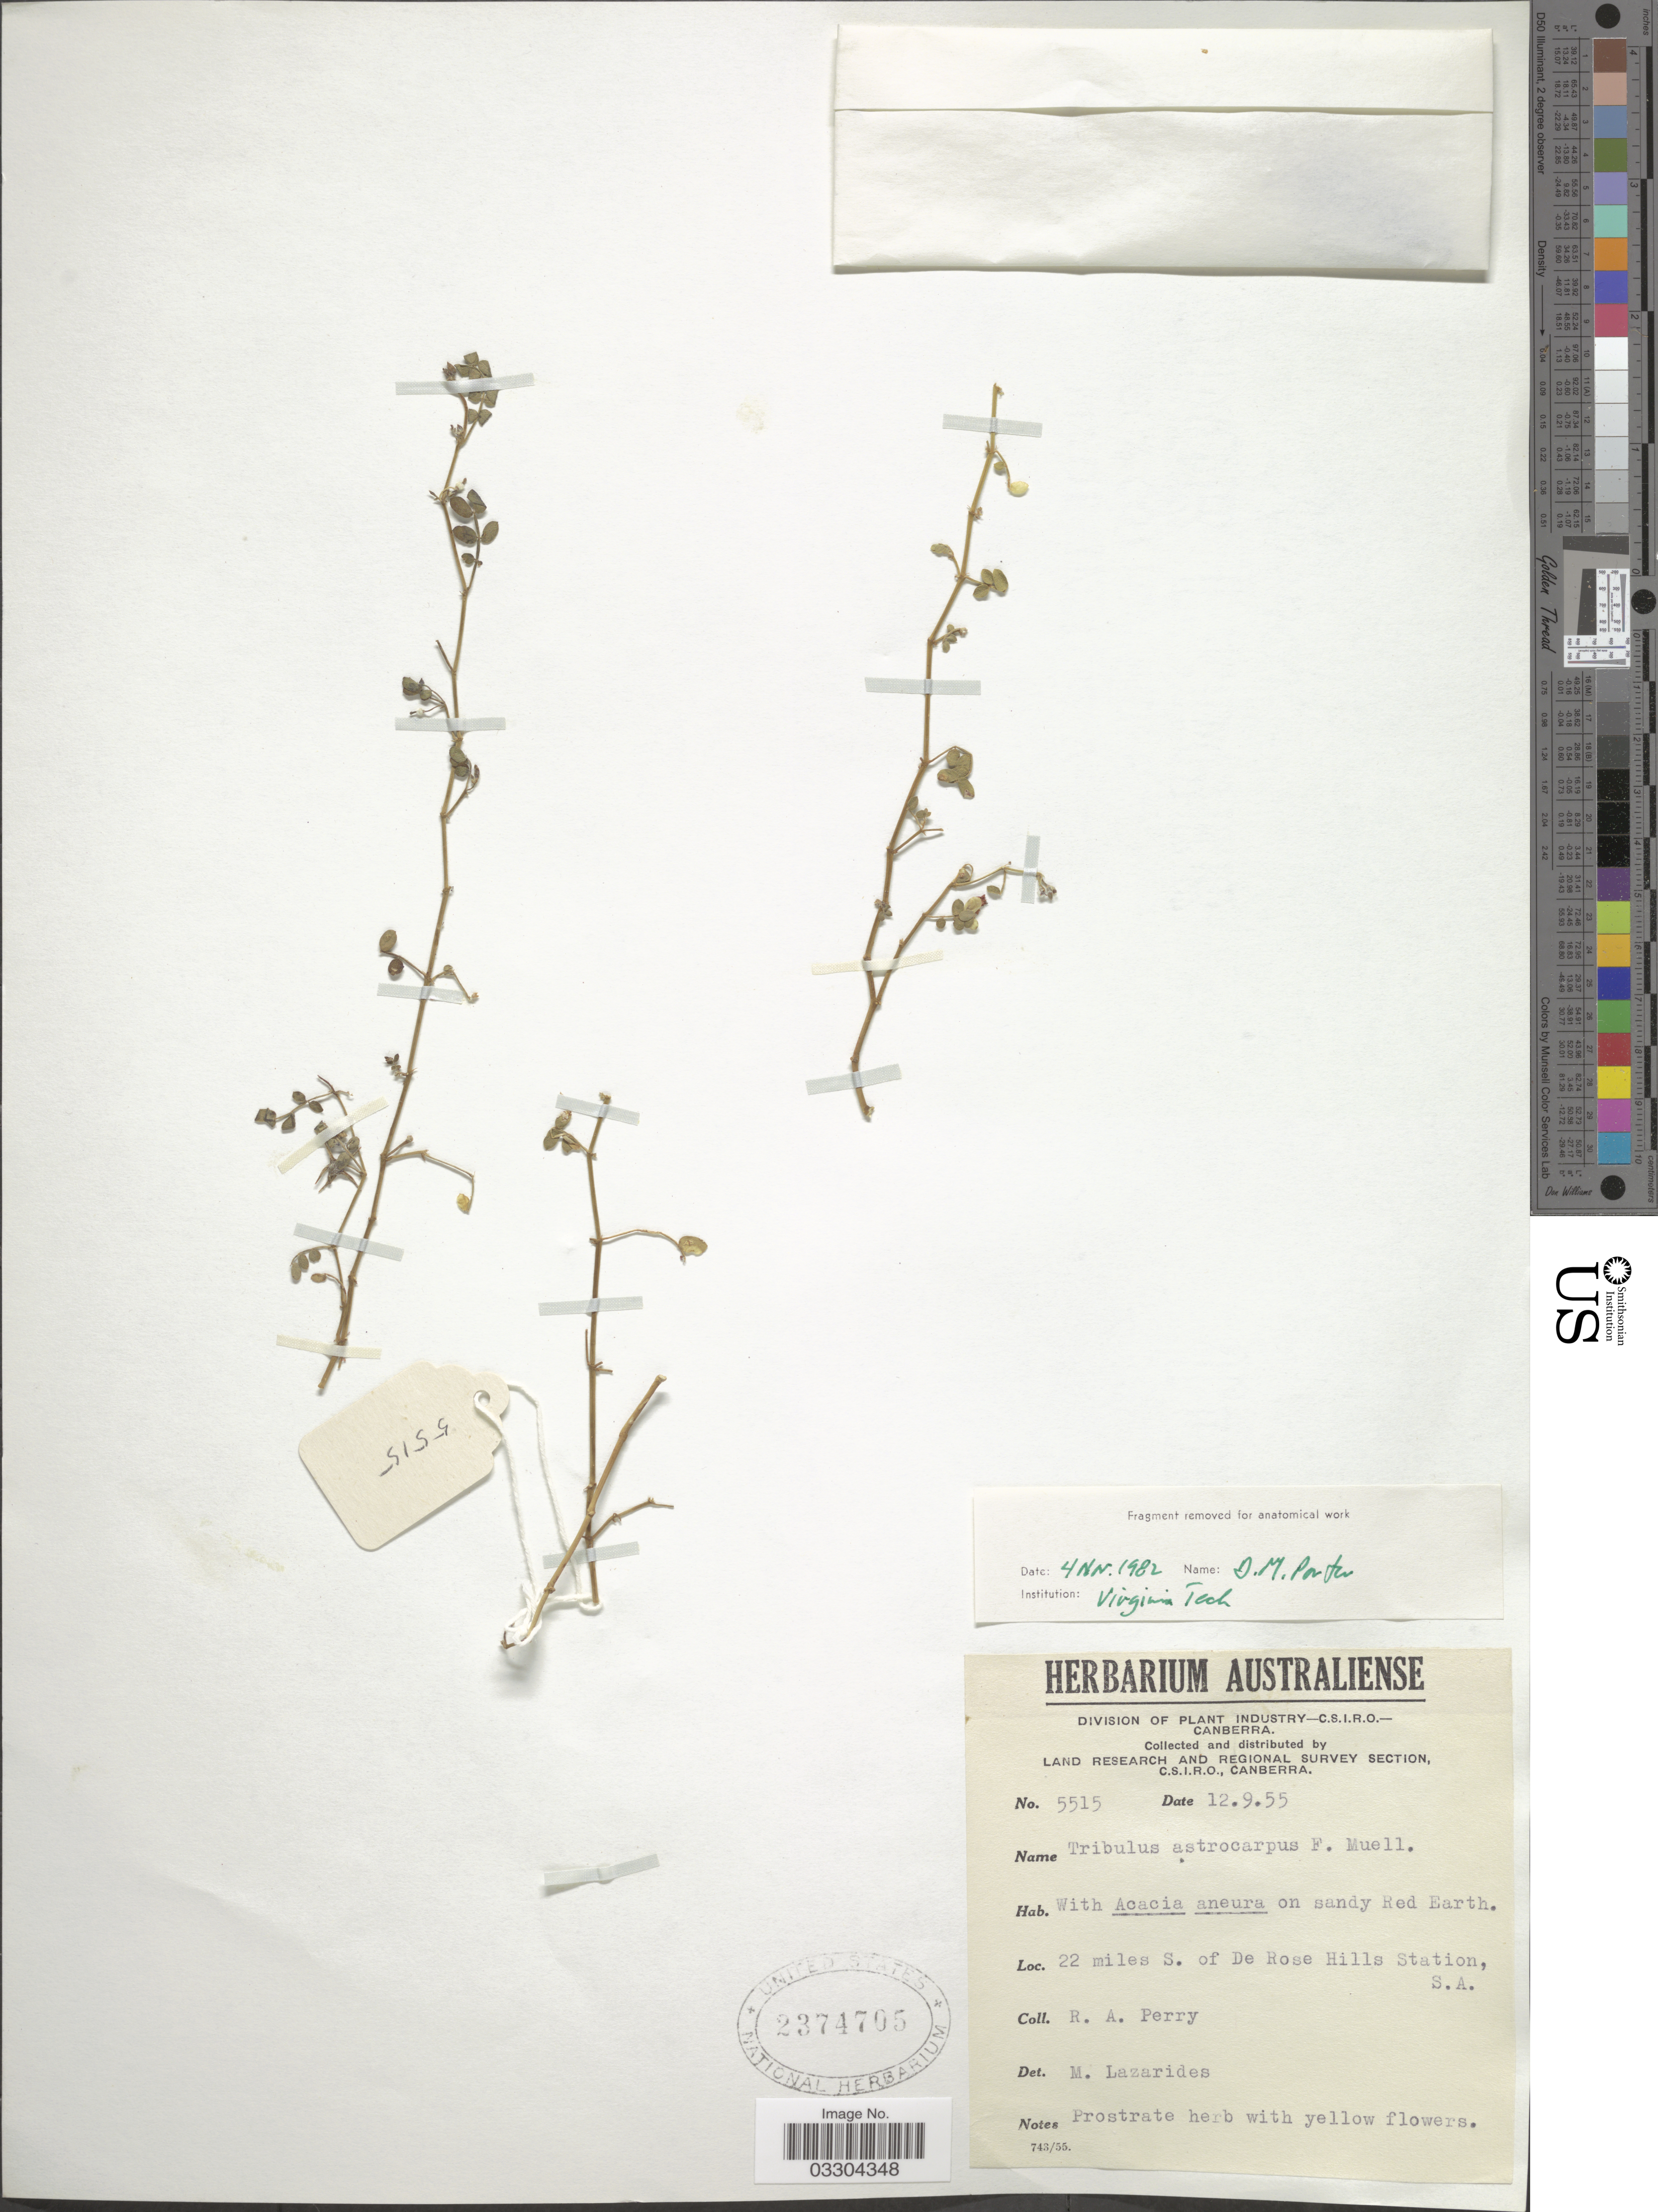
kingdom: Plantae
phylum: Tracheophyta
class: Magnoliopsida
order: Zygophyllales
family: Zygophyllaceae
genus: Tribulus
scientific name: Tribulus astrocarpus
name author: F. Muell.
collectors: Perry, R. A.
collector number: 5515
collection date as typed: Transcribed d/m/y: 12/9/55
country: Australia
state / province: South Australia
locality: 22 miles S. of De Rose Hills Station, S. A.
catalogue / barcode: US 2374705